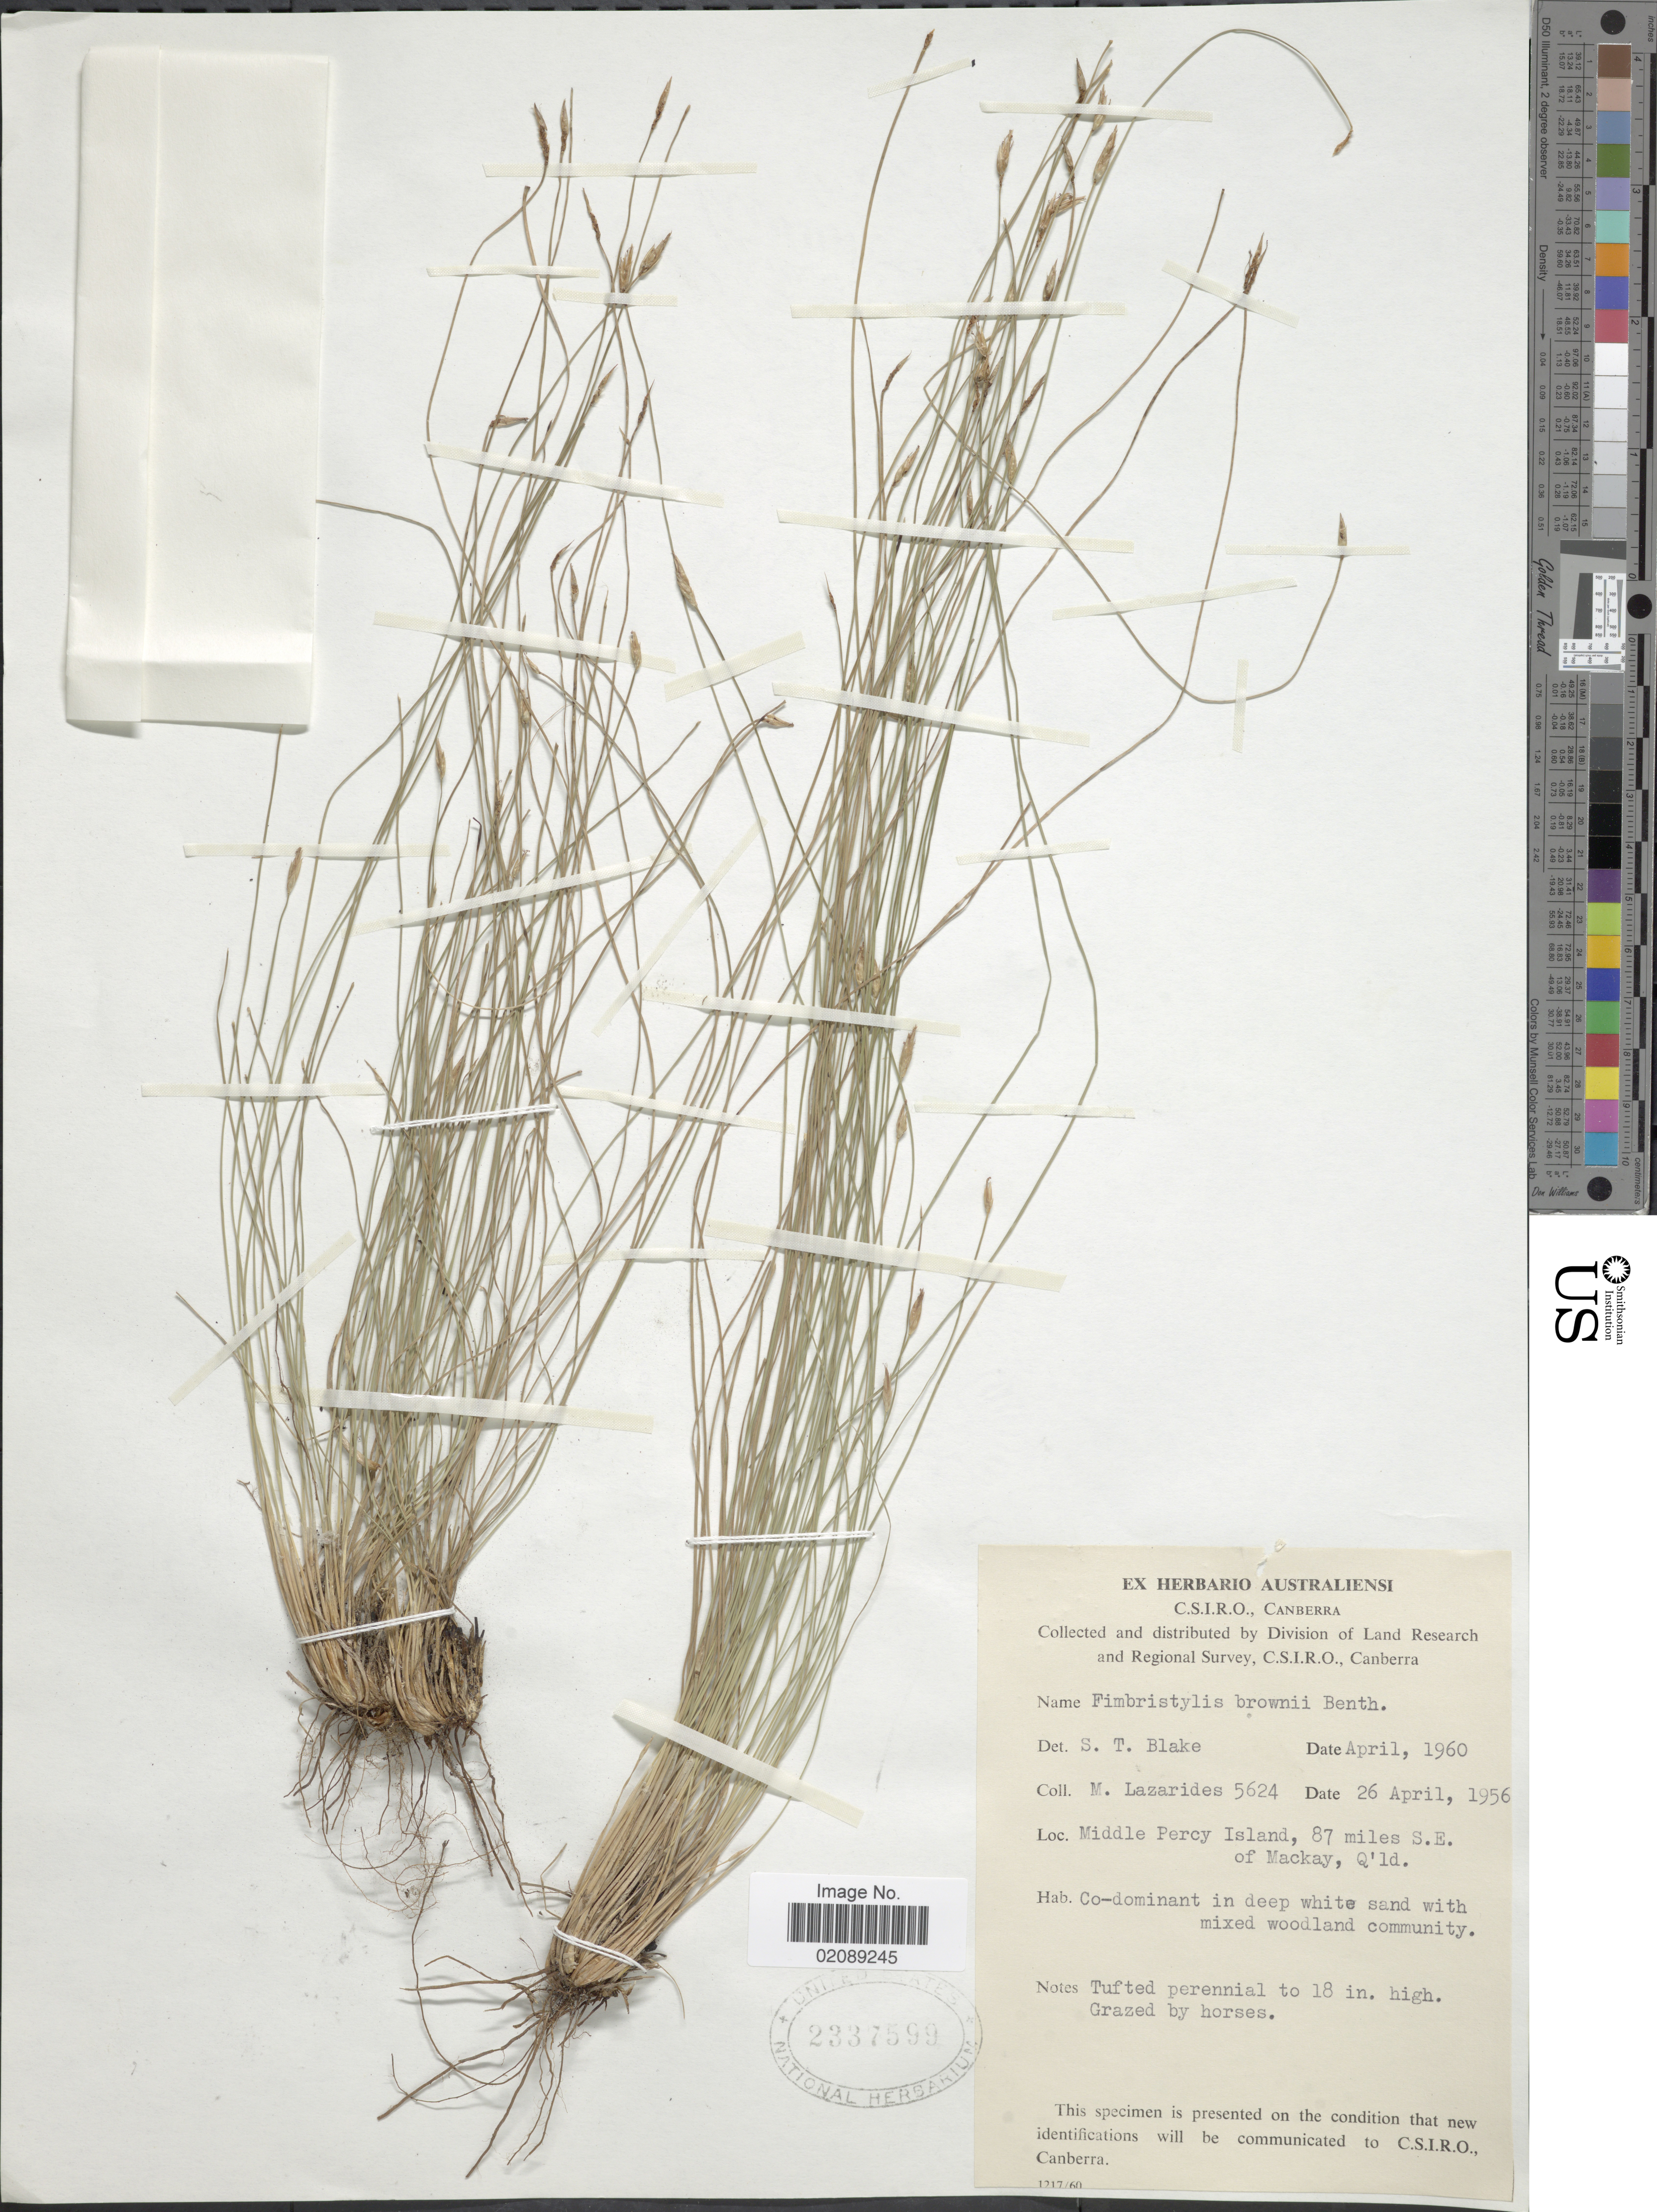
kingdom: Plantae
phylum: Tracheophyta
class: Liliopsida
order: Poales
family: Cyperaceae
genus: Fimbristylis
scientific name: Fimbristylis vaginata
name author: (R. Br.) Domin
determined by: Strong, Mark T., (BOT), Smithsonian Institution - National Museum of Natural History (UNITED STATES)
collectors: M. Lazarides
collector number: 5624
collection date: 1956-04-26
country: Australia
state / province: Queensland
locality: Middle Percy Island, 87 miles S. E. of Mackay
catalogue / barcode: US 2337599